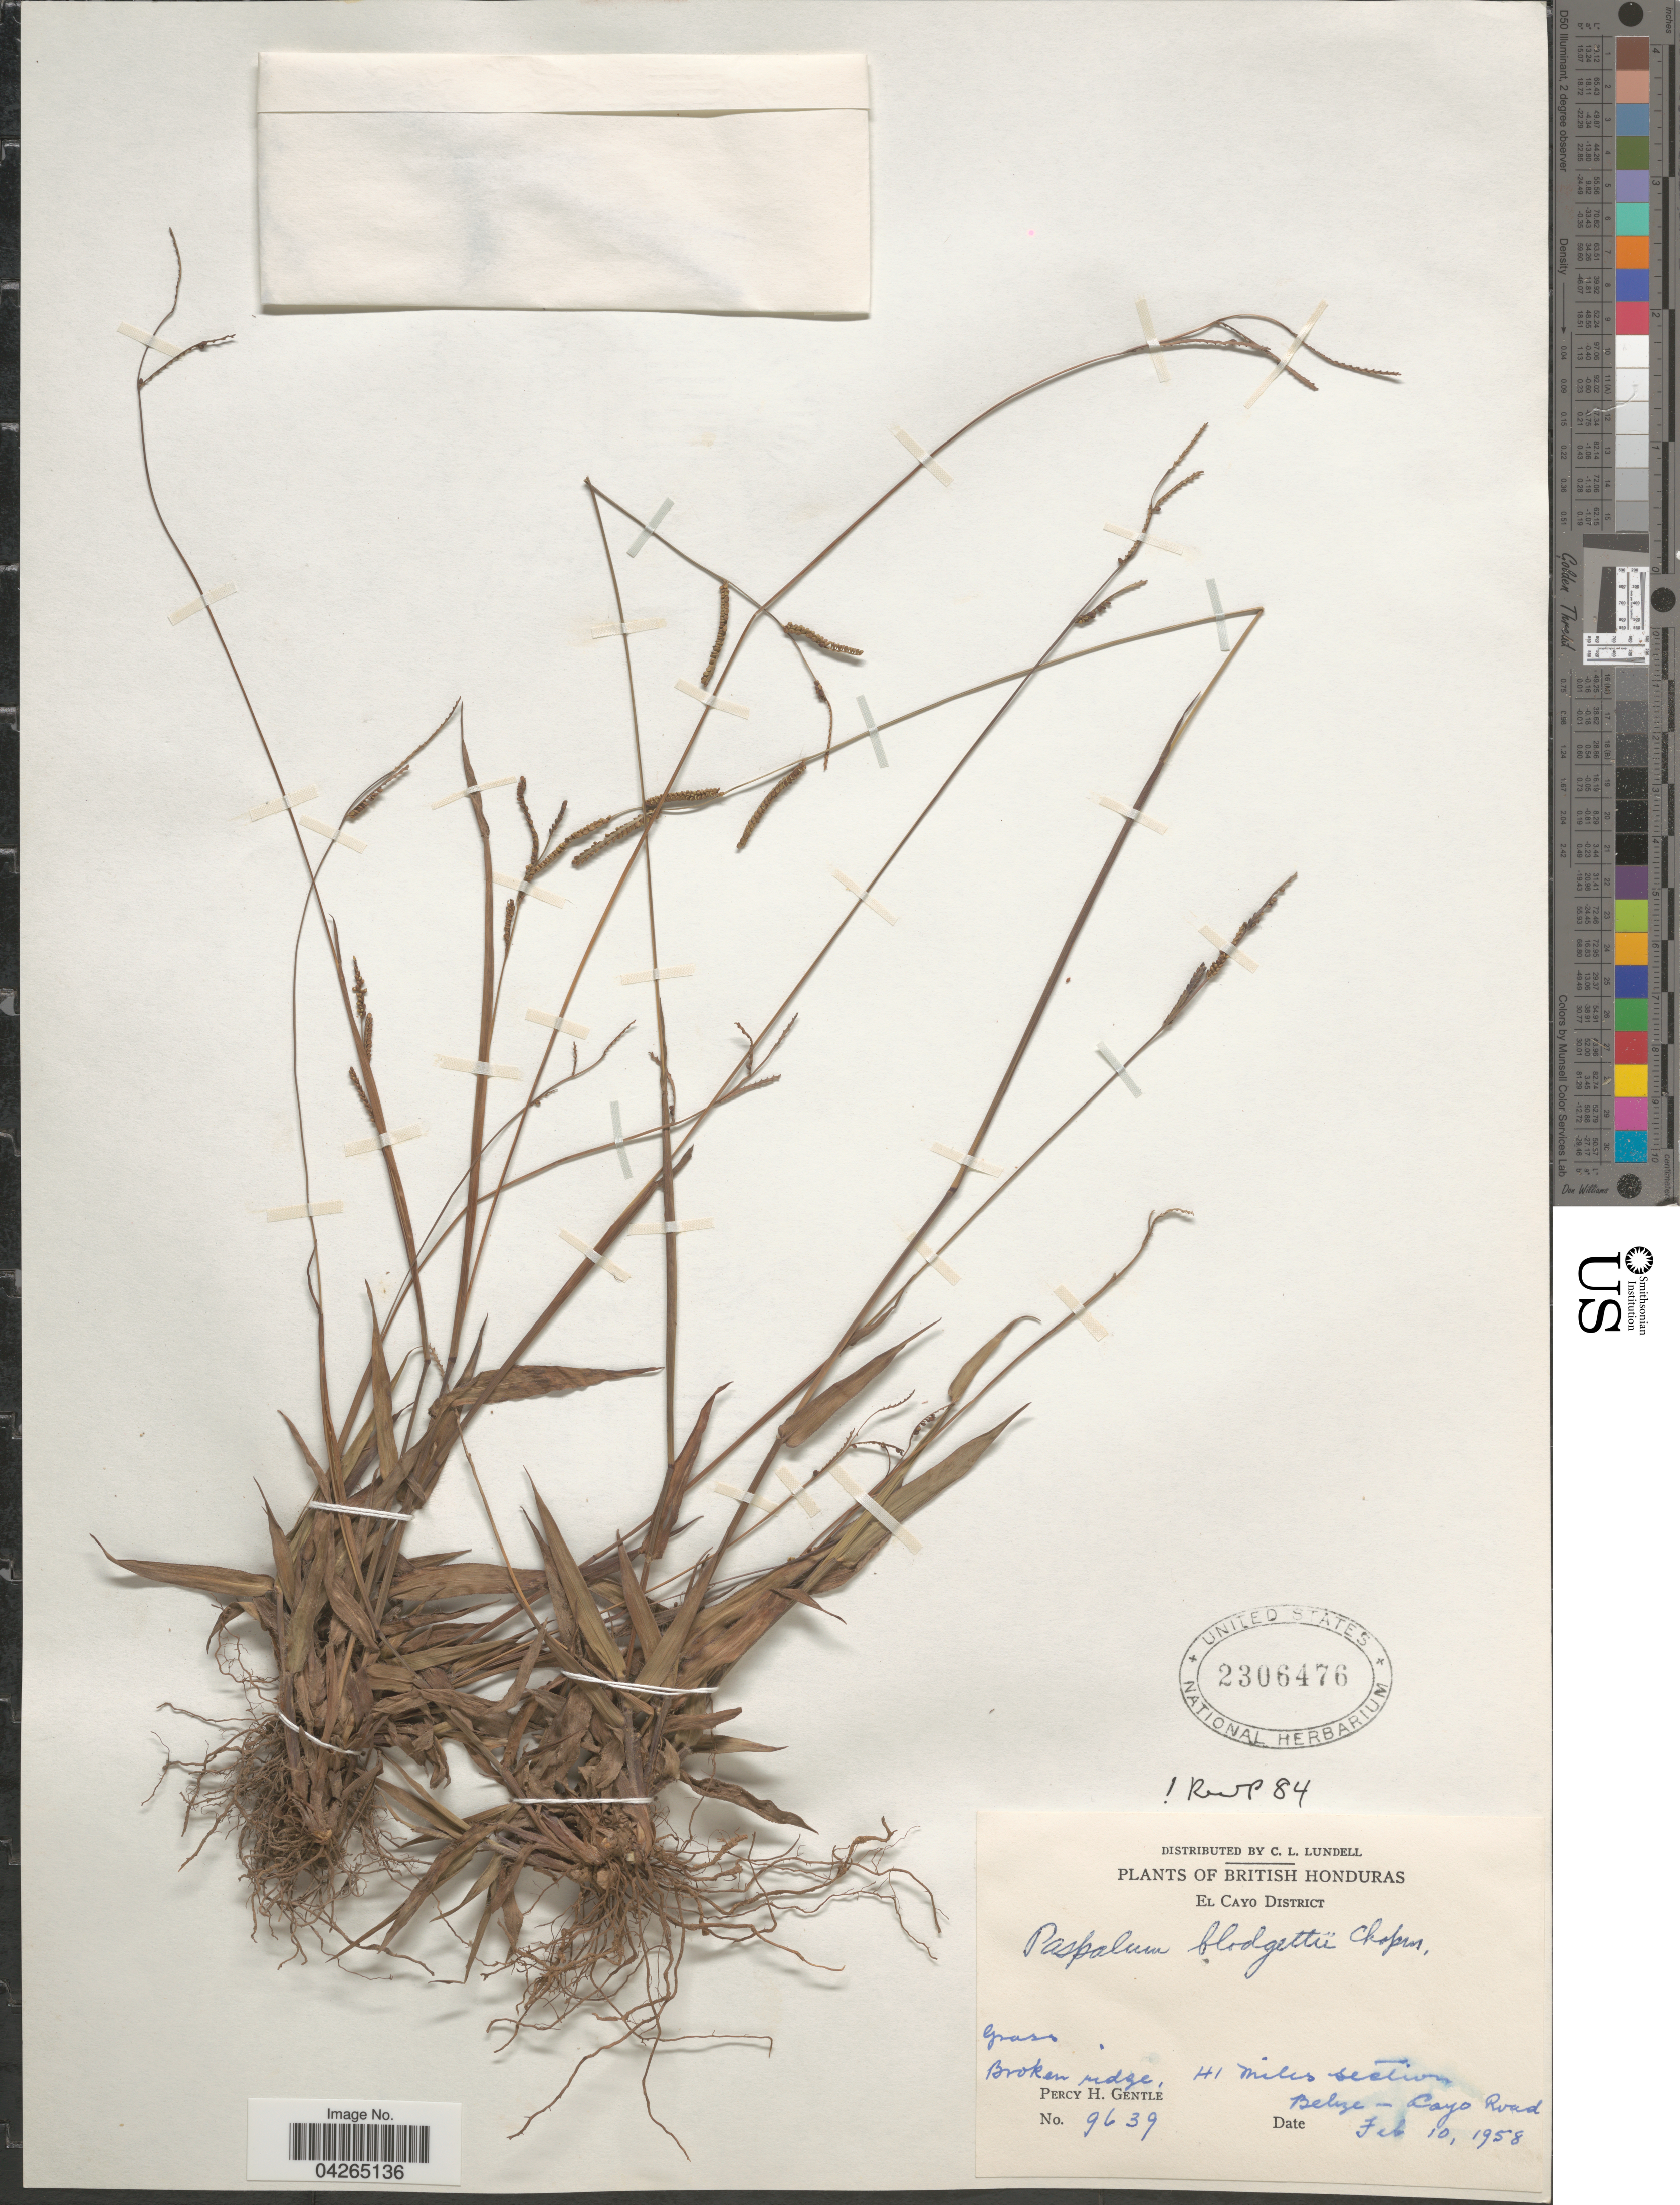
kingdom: Plantae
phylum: Tracheophyta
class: Liliopsida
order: Poales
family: Poaceae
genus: Paspalum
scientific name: Paspalum blodgettii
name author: Chapm.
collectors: P. H. Gentle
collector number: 9639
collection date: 1958-02-10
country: Belize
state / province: Cayo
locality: British Honduras. El Cayo District. Broken ridge, 41 miles section Belize-Cayo Road.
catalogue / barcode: US 2306476